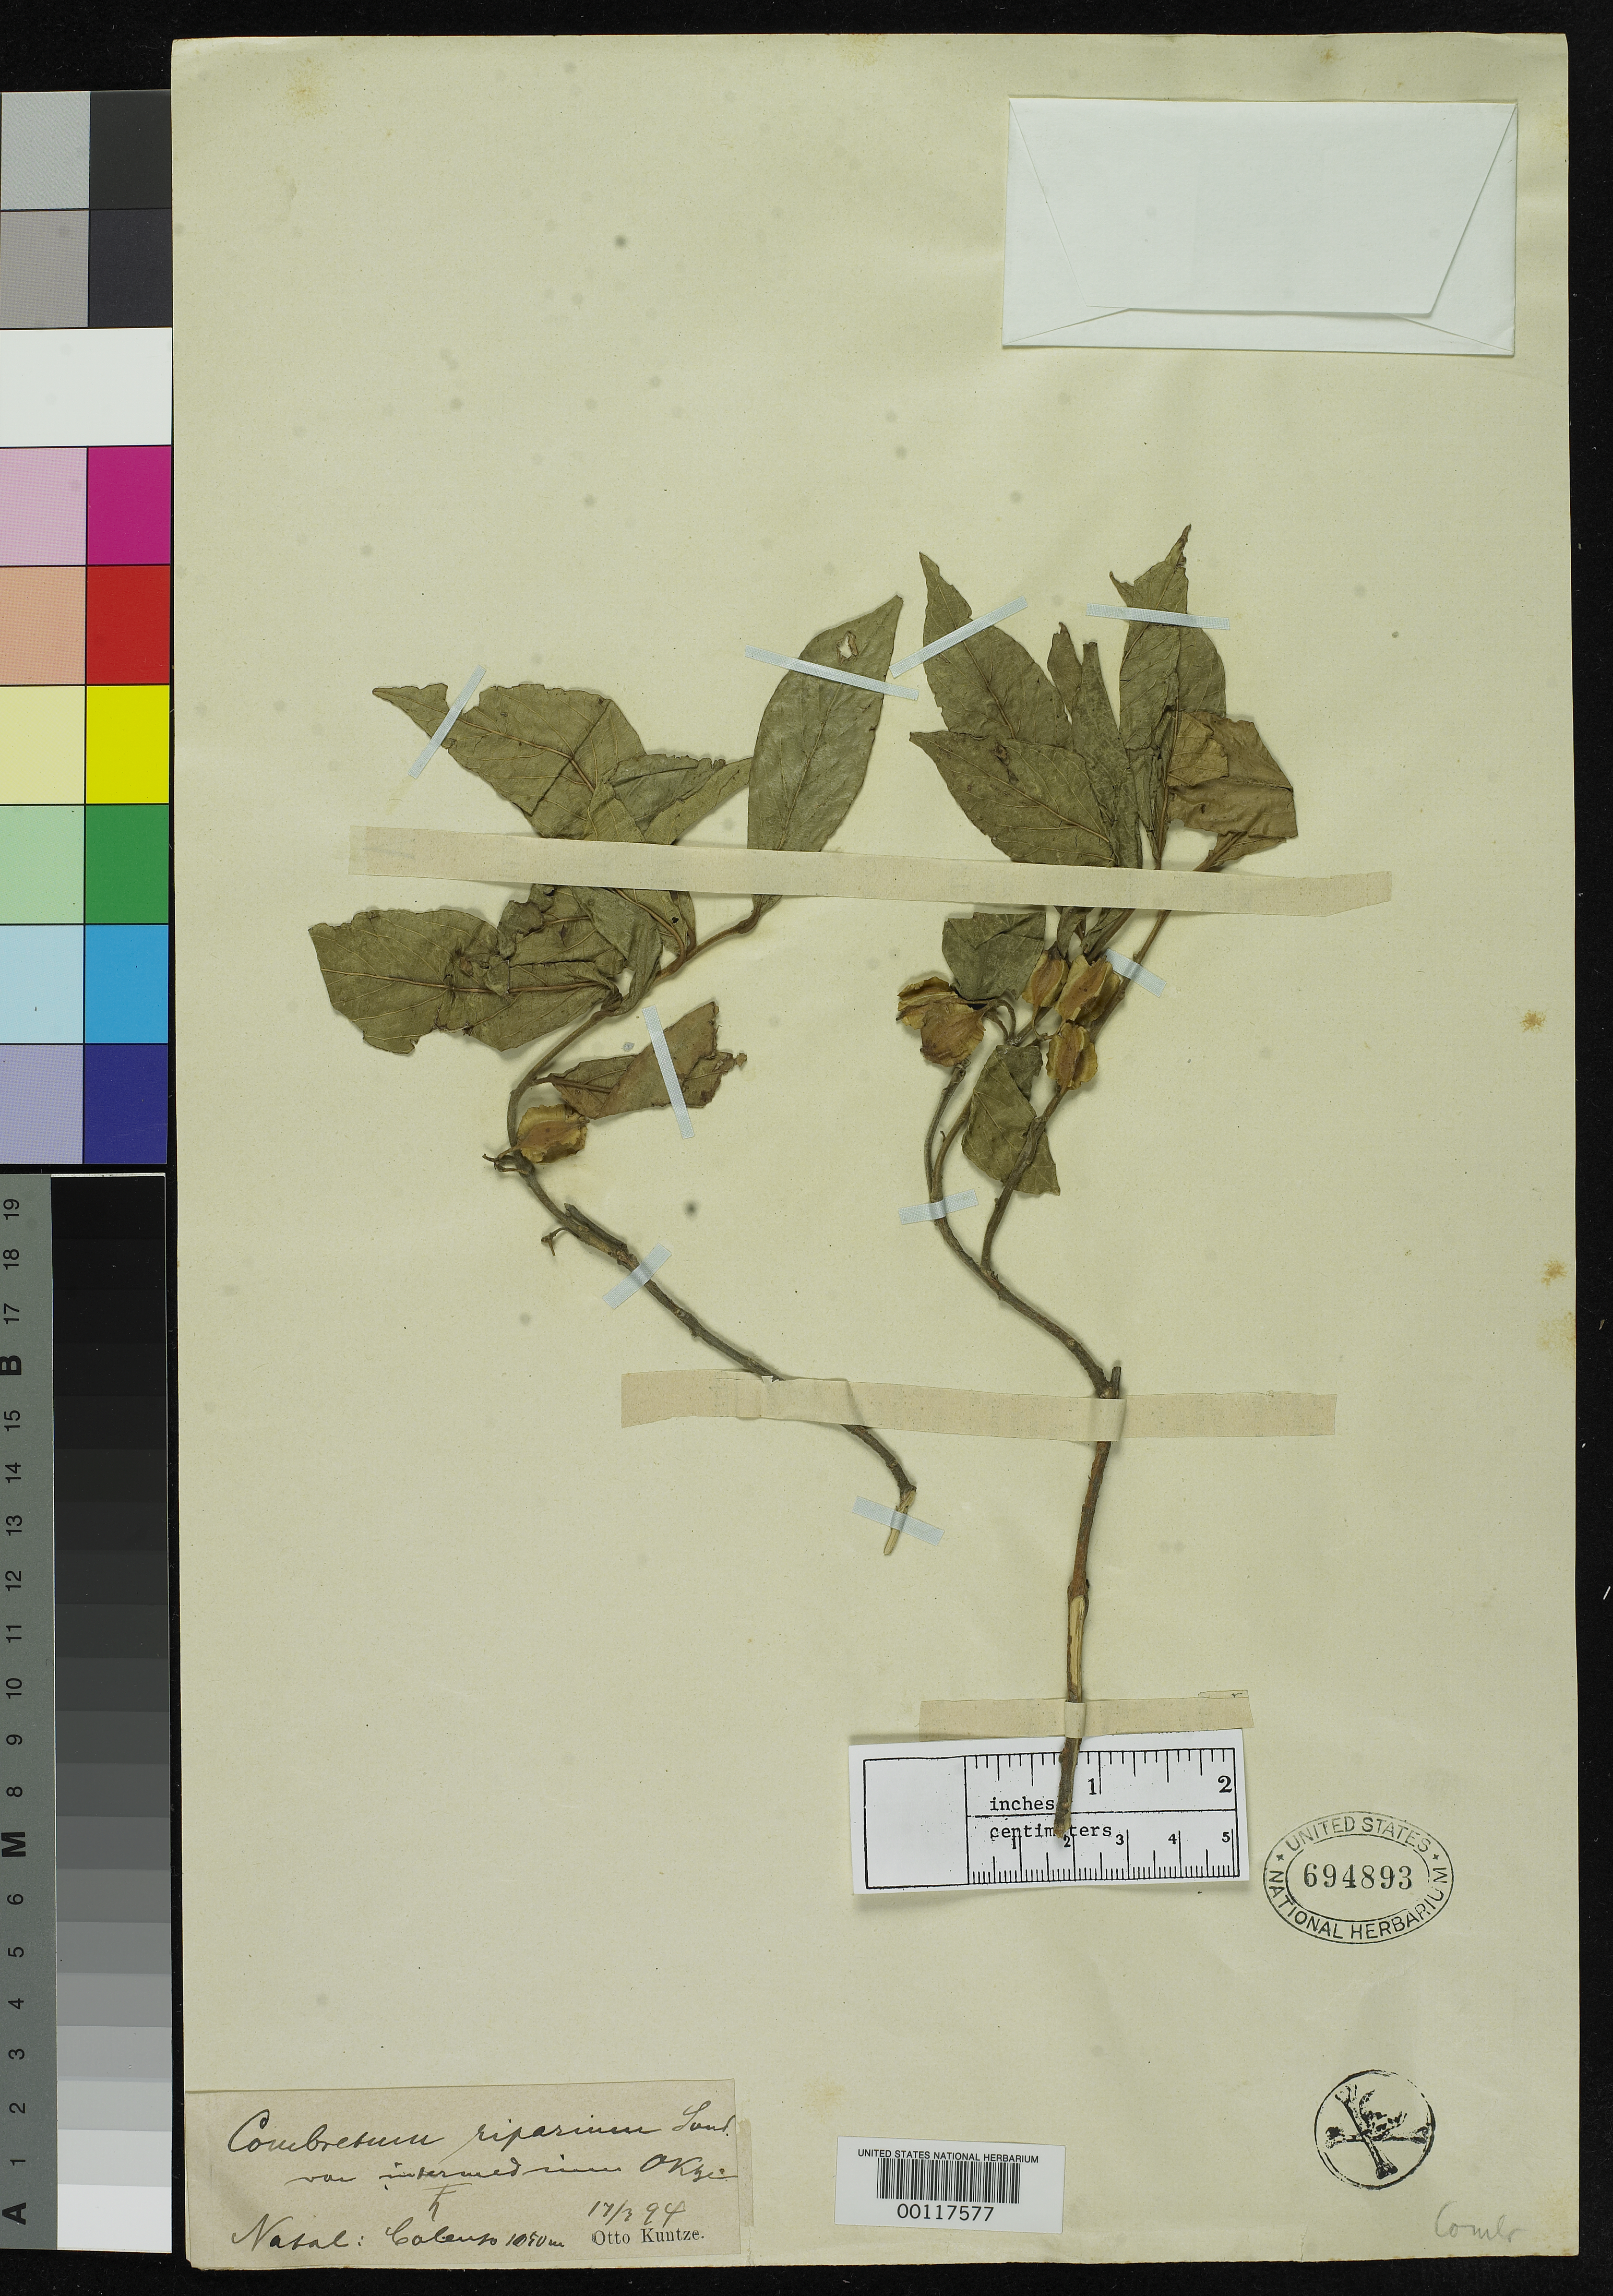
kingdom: Plantae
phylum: Tracheophyta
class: Magnoliopsida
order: Myrtales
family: Combretaceae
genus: Combretum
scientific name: Combretum riparium var. intermedium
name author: Kuntze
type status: Type Collection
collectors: C.E.O. Kuntze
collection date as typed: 17 Mar 1894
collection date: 1894-03-17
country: South Africa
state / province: KwaZulu-Natal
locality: Colenso.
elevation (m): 1050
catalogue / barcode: US 694893